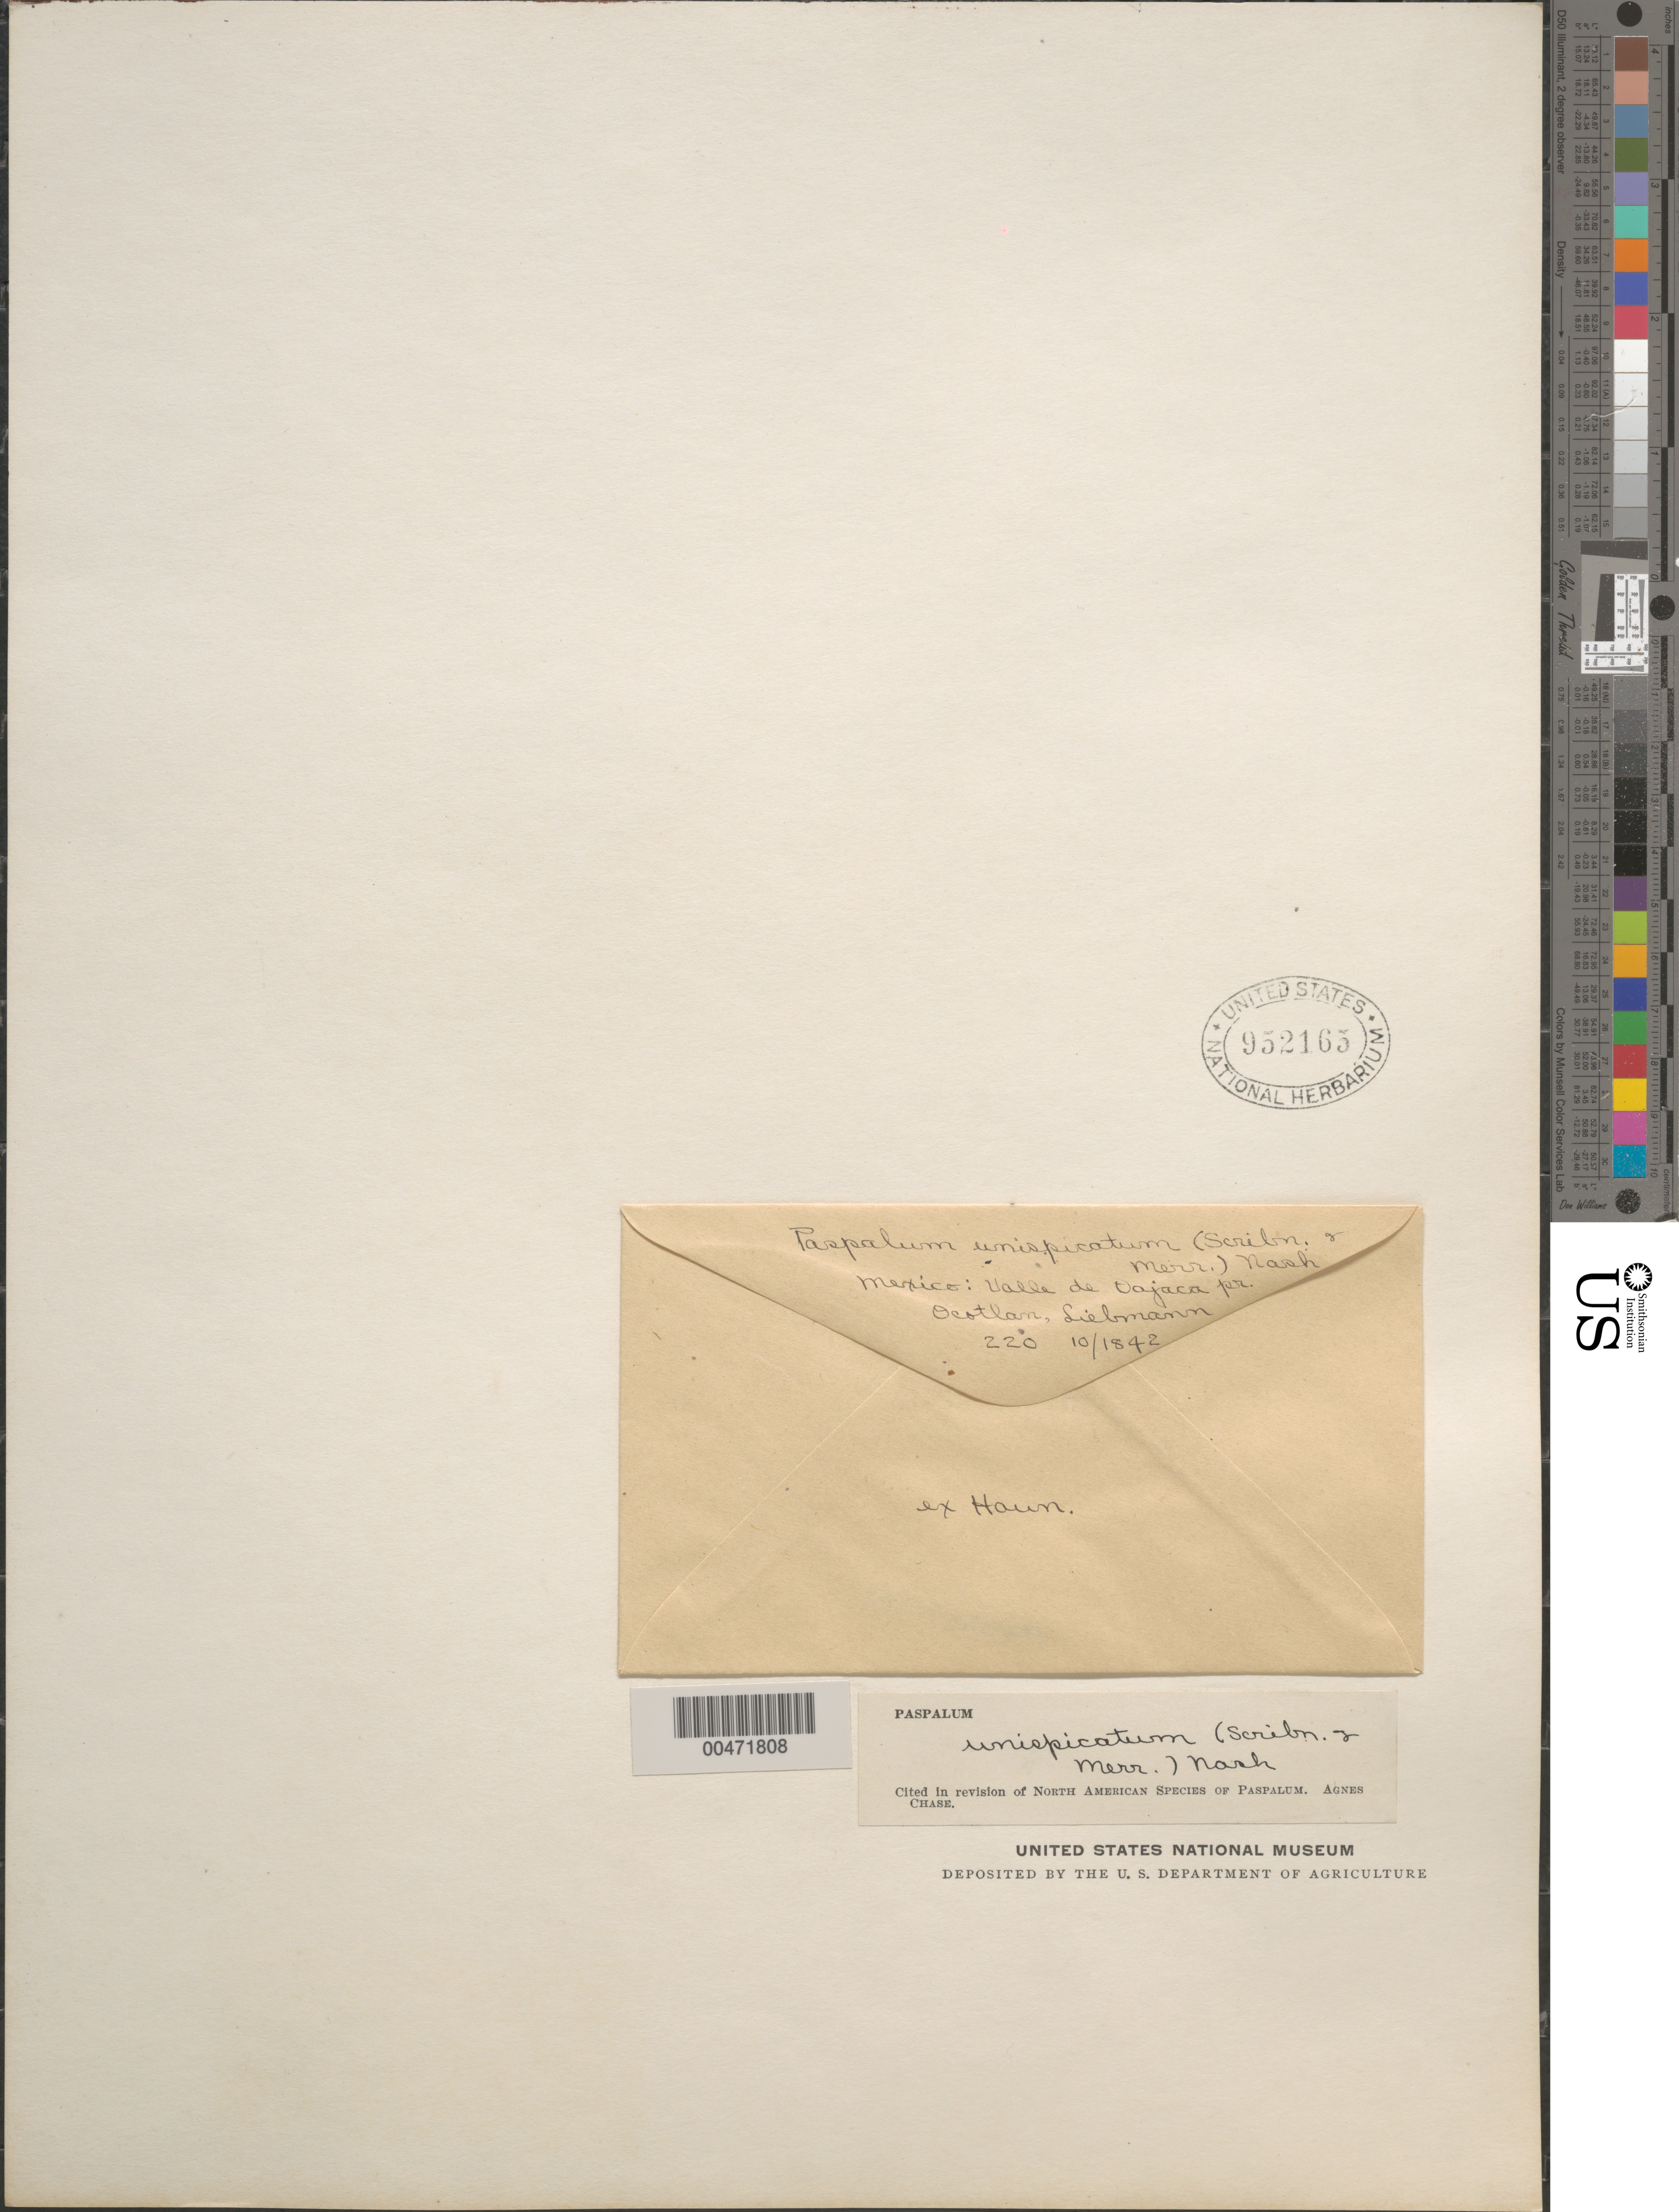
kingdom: Plantae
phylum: Tracheophyta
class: Liliopsida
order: Poales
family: Poaceae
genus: Paspalum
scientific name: Paspalum unispicatum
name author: (Scribn. & Merr.) Nash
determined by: Chase, [M.] Agnes, (US)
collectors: F. M. Liebmann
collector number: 220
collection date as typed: Oct 1842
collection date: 1842-10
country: Mexico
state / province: Oaxaca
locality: Valle de Oajaca pr. Ocotlan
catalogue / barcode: US 952165